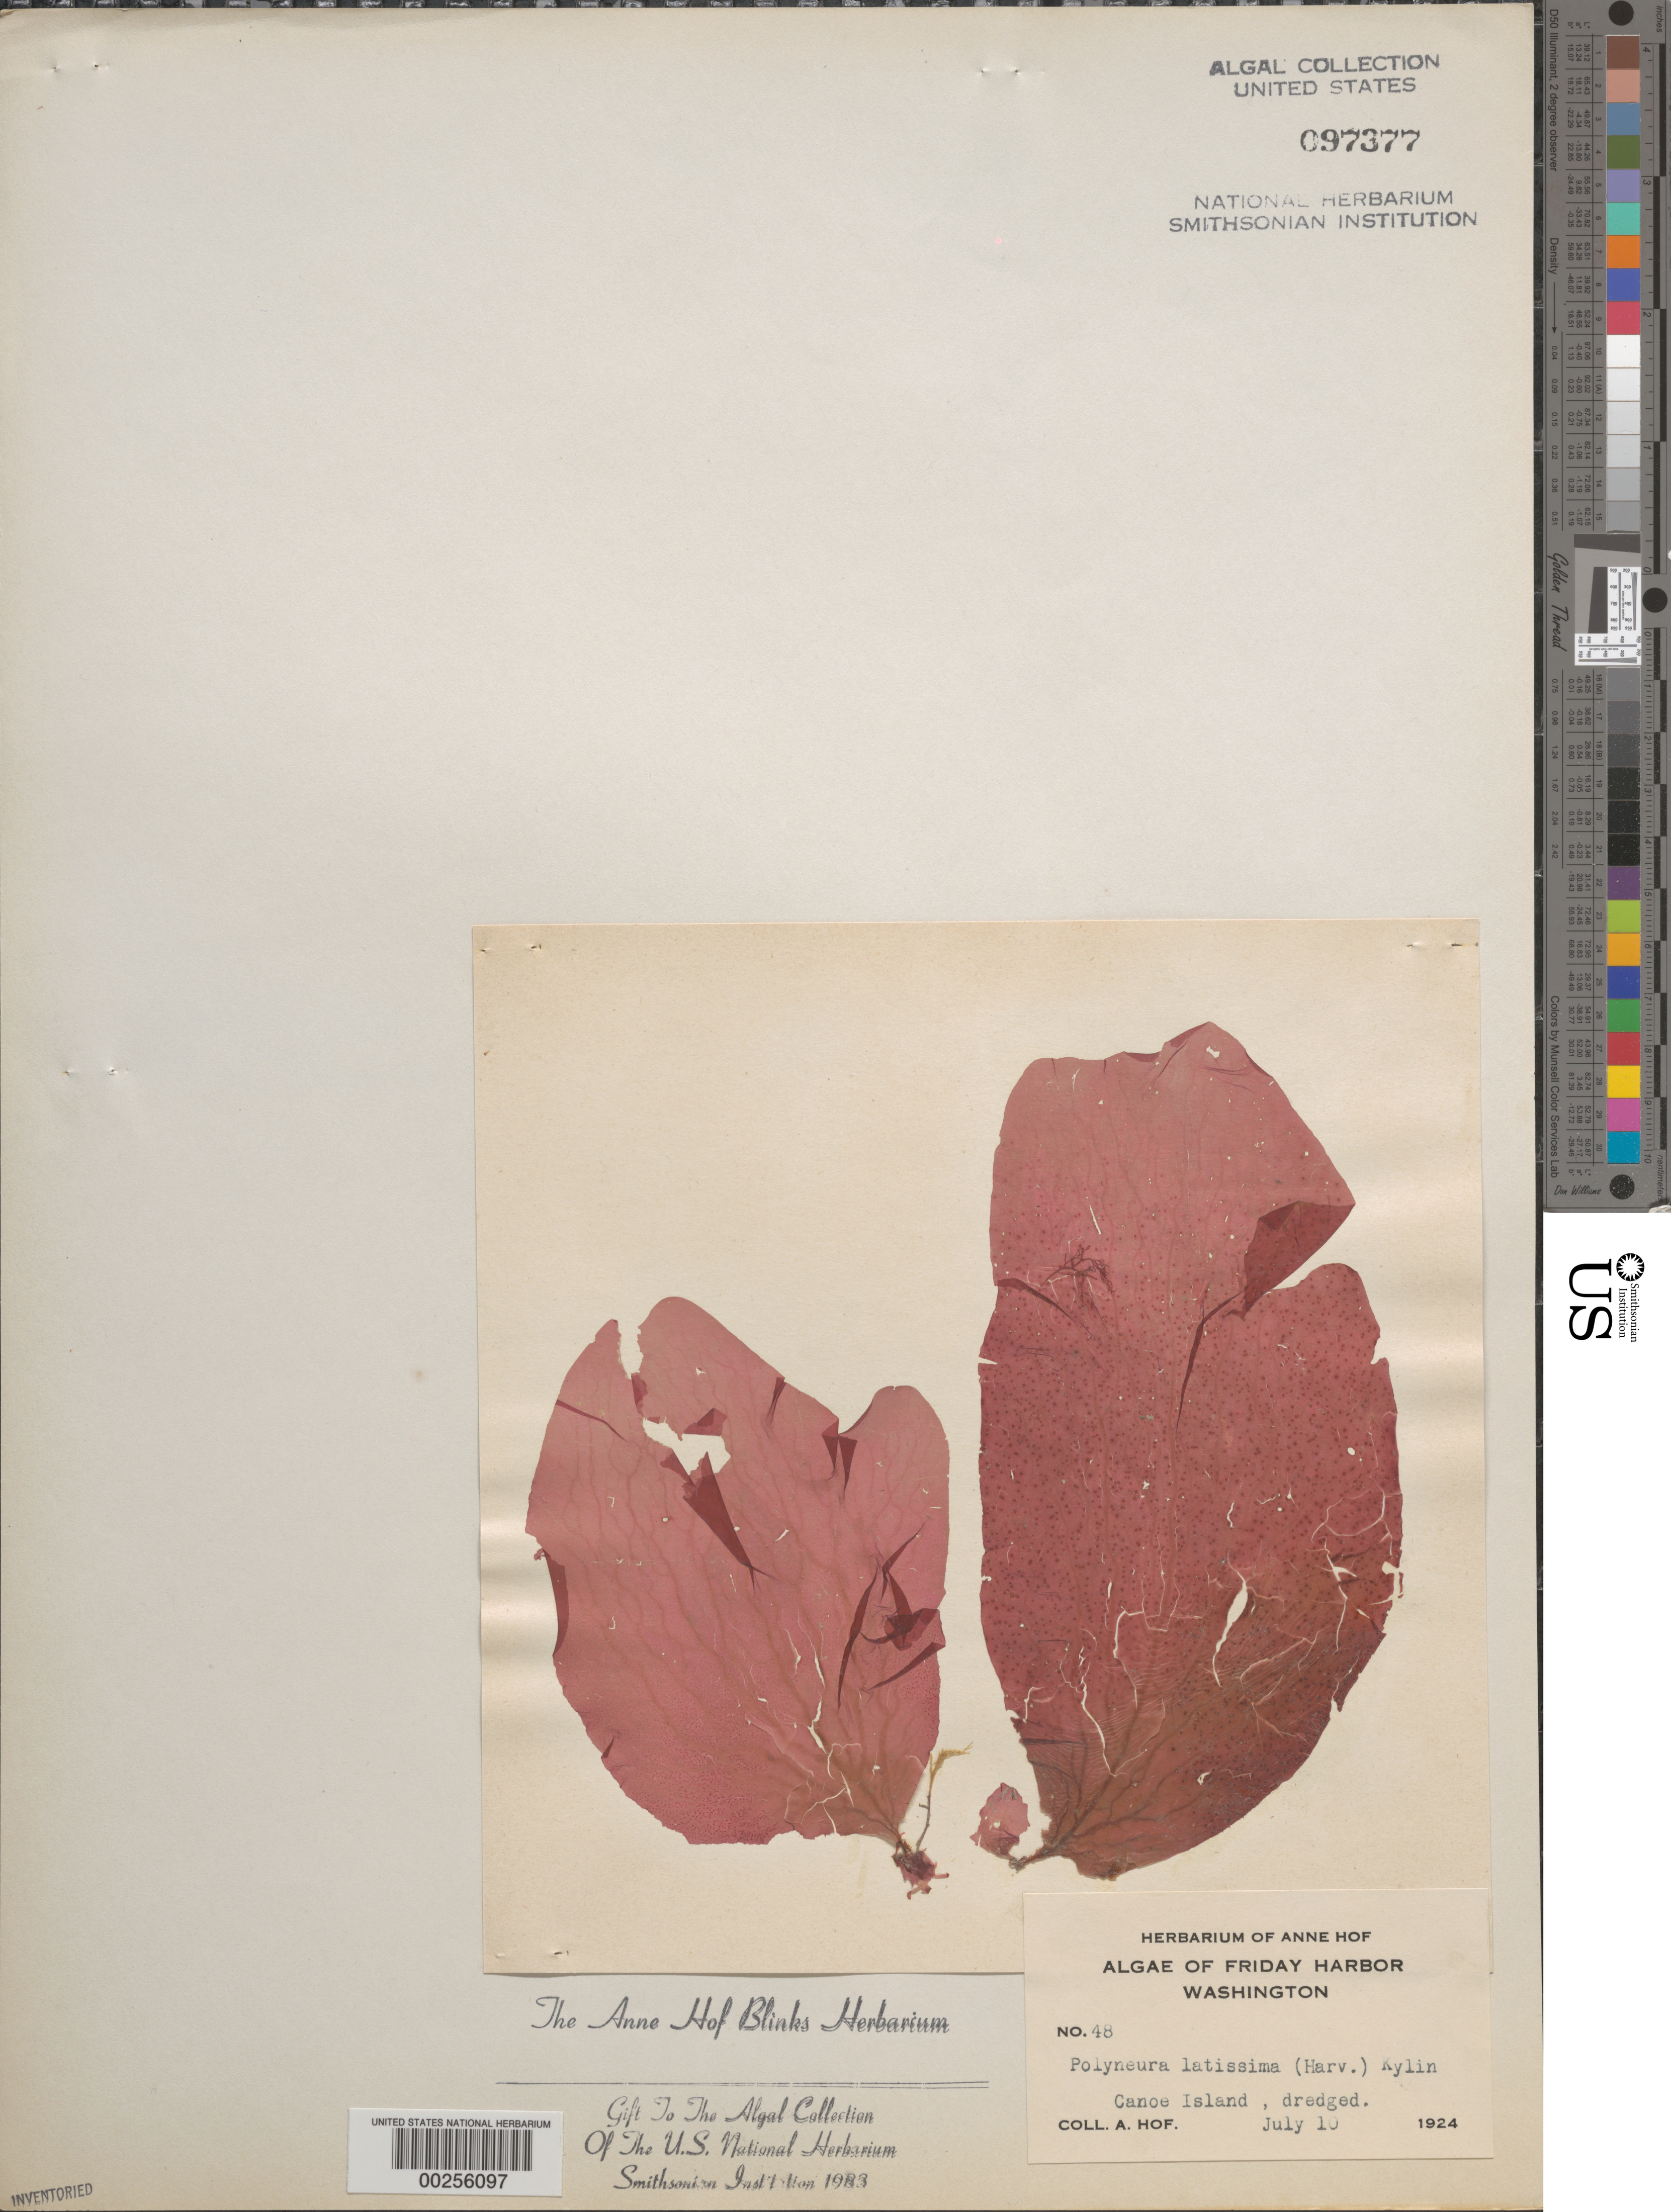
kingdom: Plantae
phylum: Rhodophyta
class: Florideophyceae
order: Ceramiales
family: Delesseriaceae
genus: Polyneura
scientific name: Polyneura latissima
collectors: A. Blinks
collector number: AHB 48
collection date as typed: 10 Jul 1924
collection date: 1924-07-10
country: United States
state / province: Washington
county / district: San Juan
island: Canoe Island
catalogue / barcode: US 97377